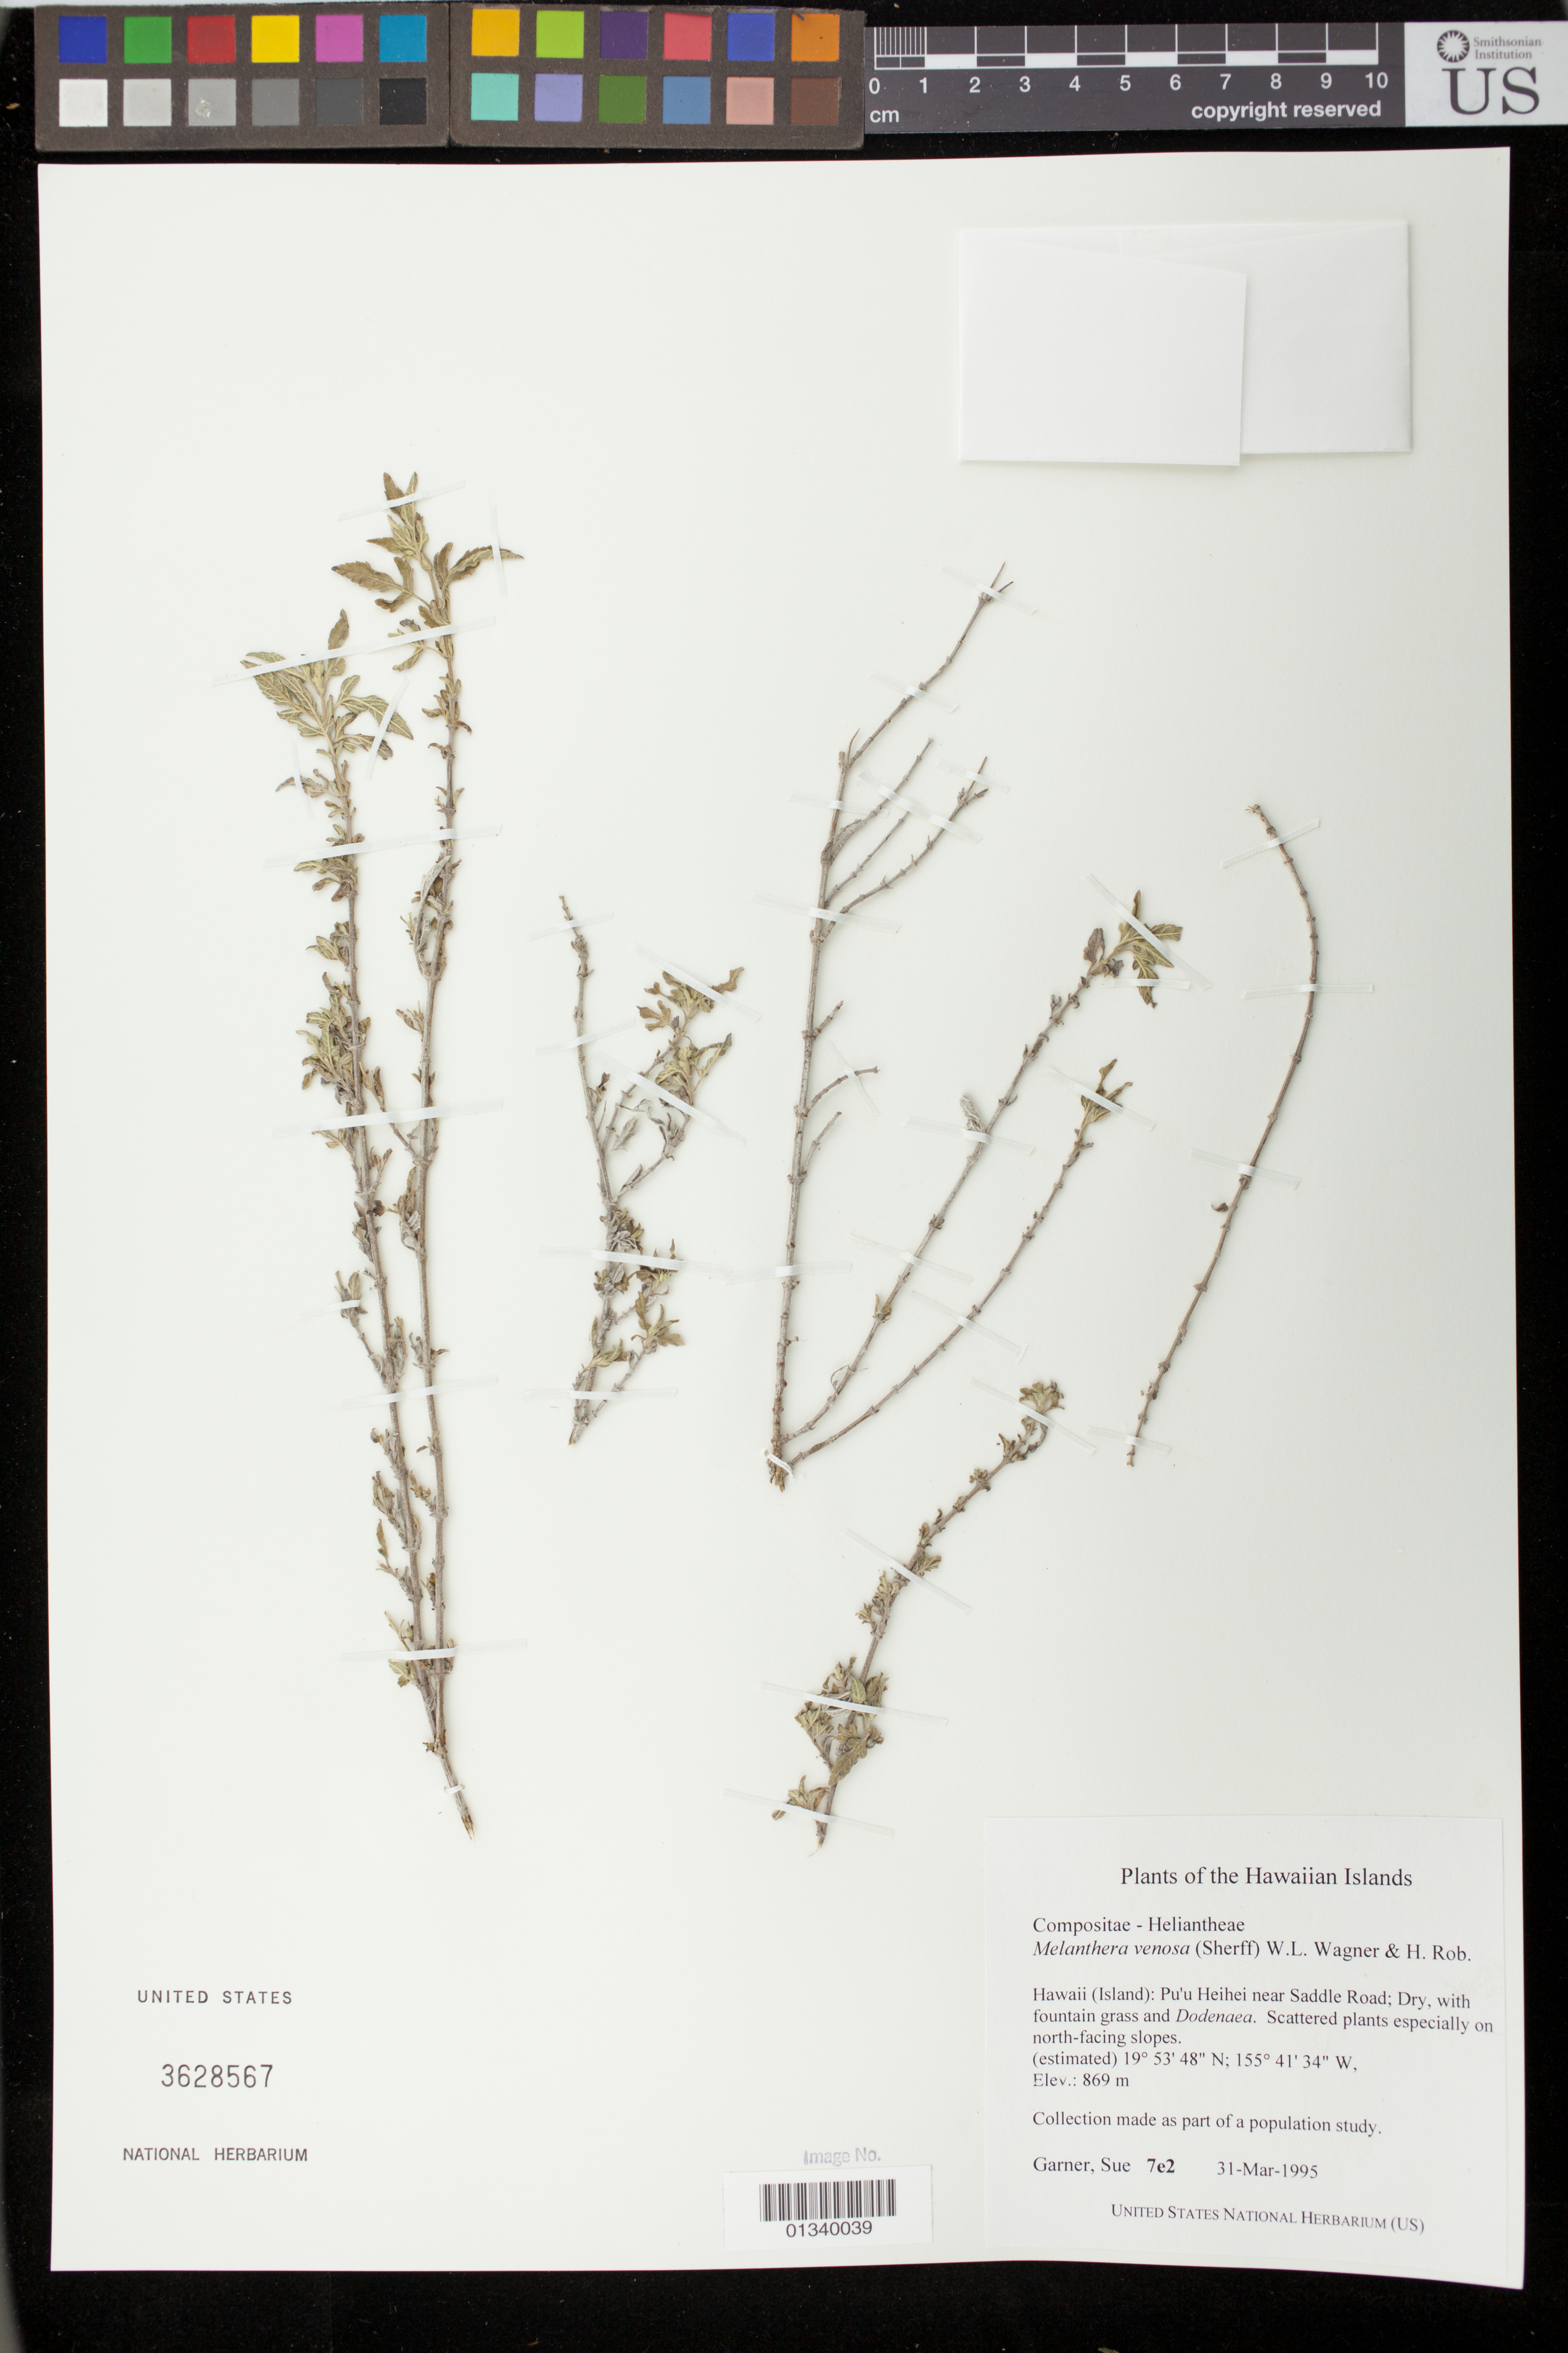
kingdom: Plantae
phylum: Tracheophyta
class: Magnoliopsida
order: Asterales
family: Asteraceae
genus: Wollastonia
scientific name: Wollastonia venosa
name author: (Sherff) Orchard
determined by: Wagner, W. L., (BOT), Smithsonian Institution - National Museum of Natural History (UNITED STATES)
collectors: S. Garner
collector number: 7e2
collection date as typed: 31 March 1995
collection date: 1995-03-31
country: United States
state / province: Hawaii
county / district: Hawaii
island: Hawaii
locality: Pu'u Heihei near Saddle Road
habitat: Dry with fountain grass and Dodenaea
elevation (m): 869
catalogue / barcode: US 3628567